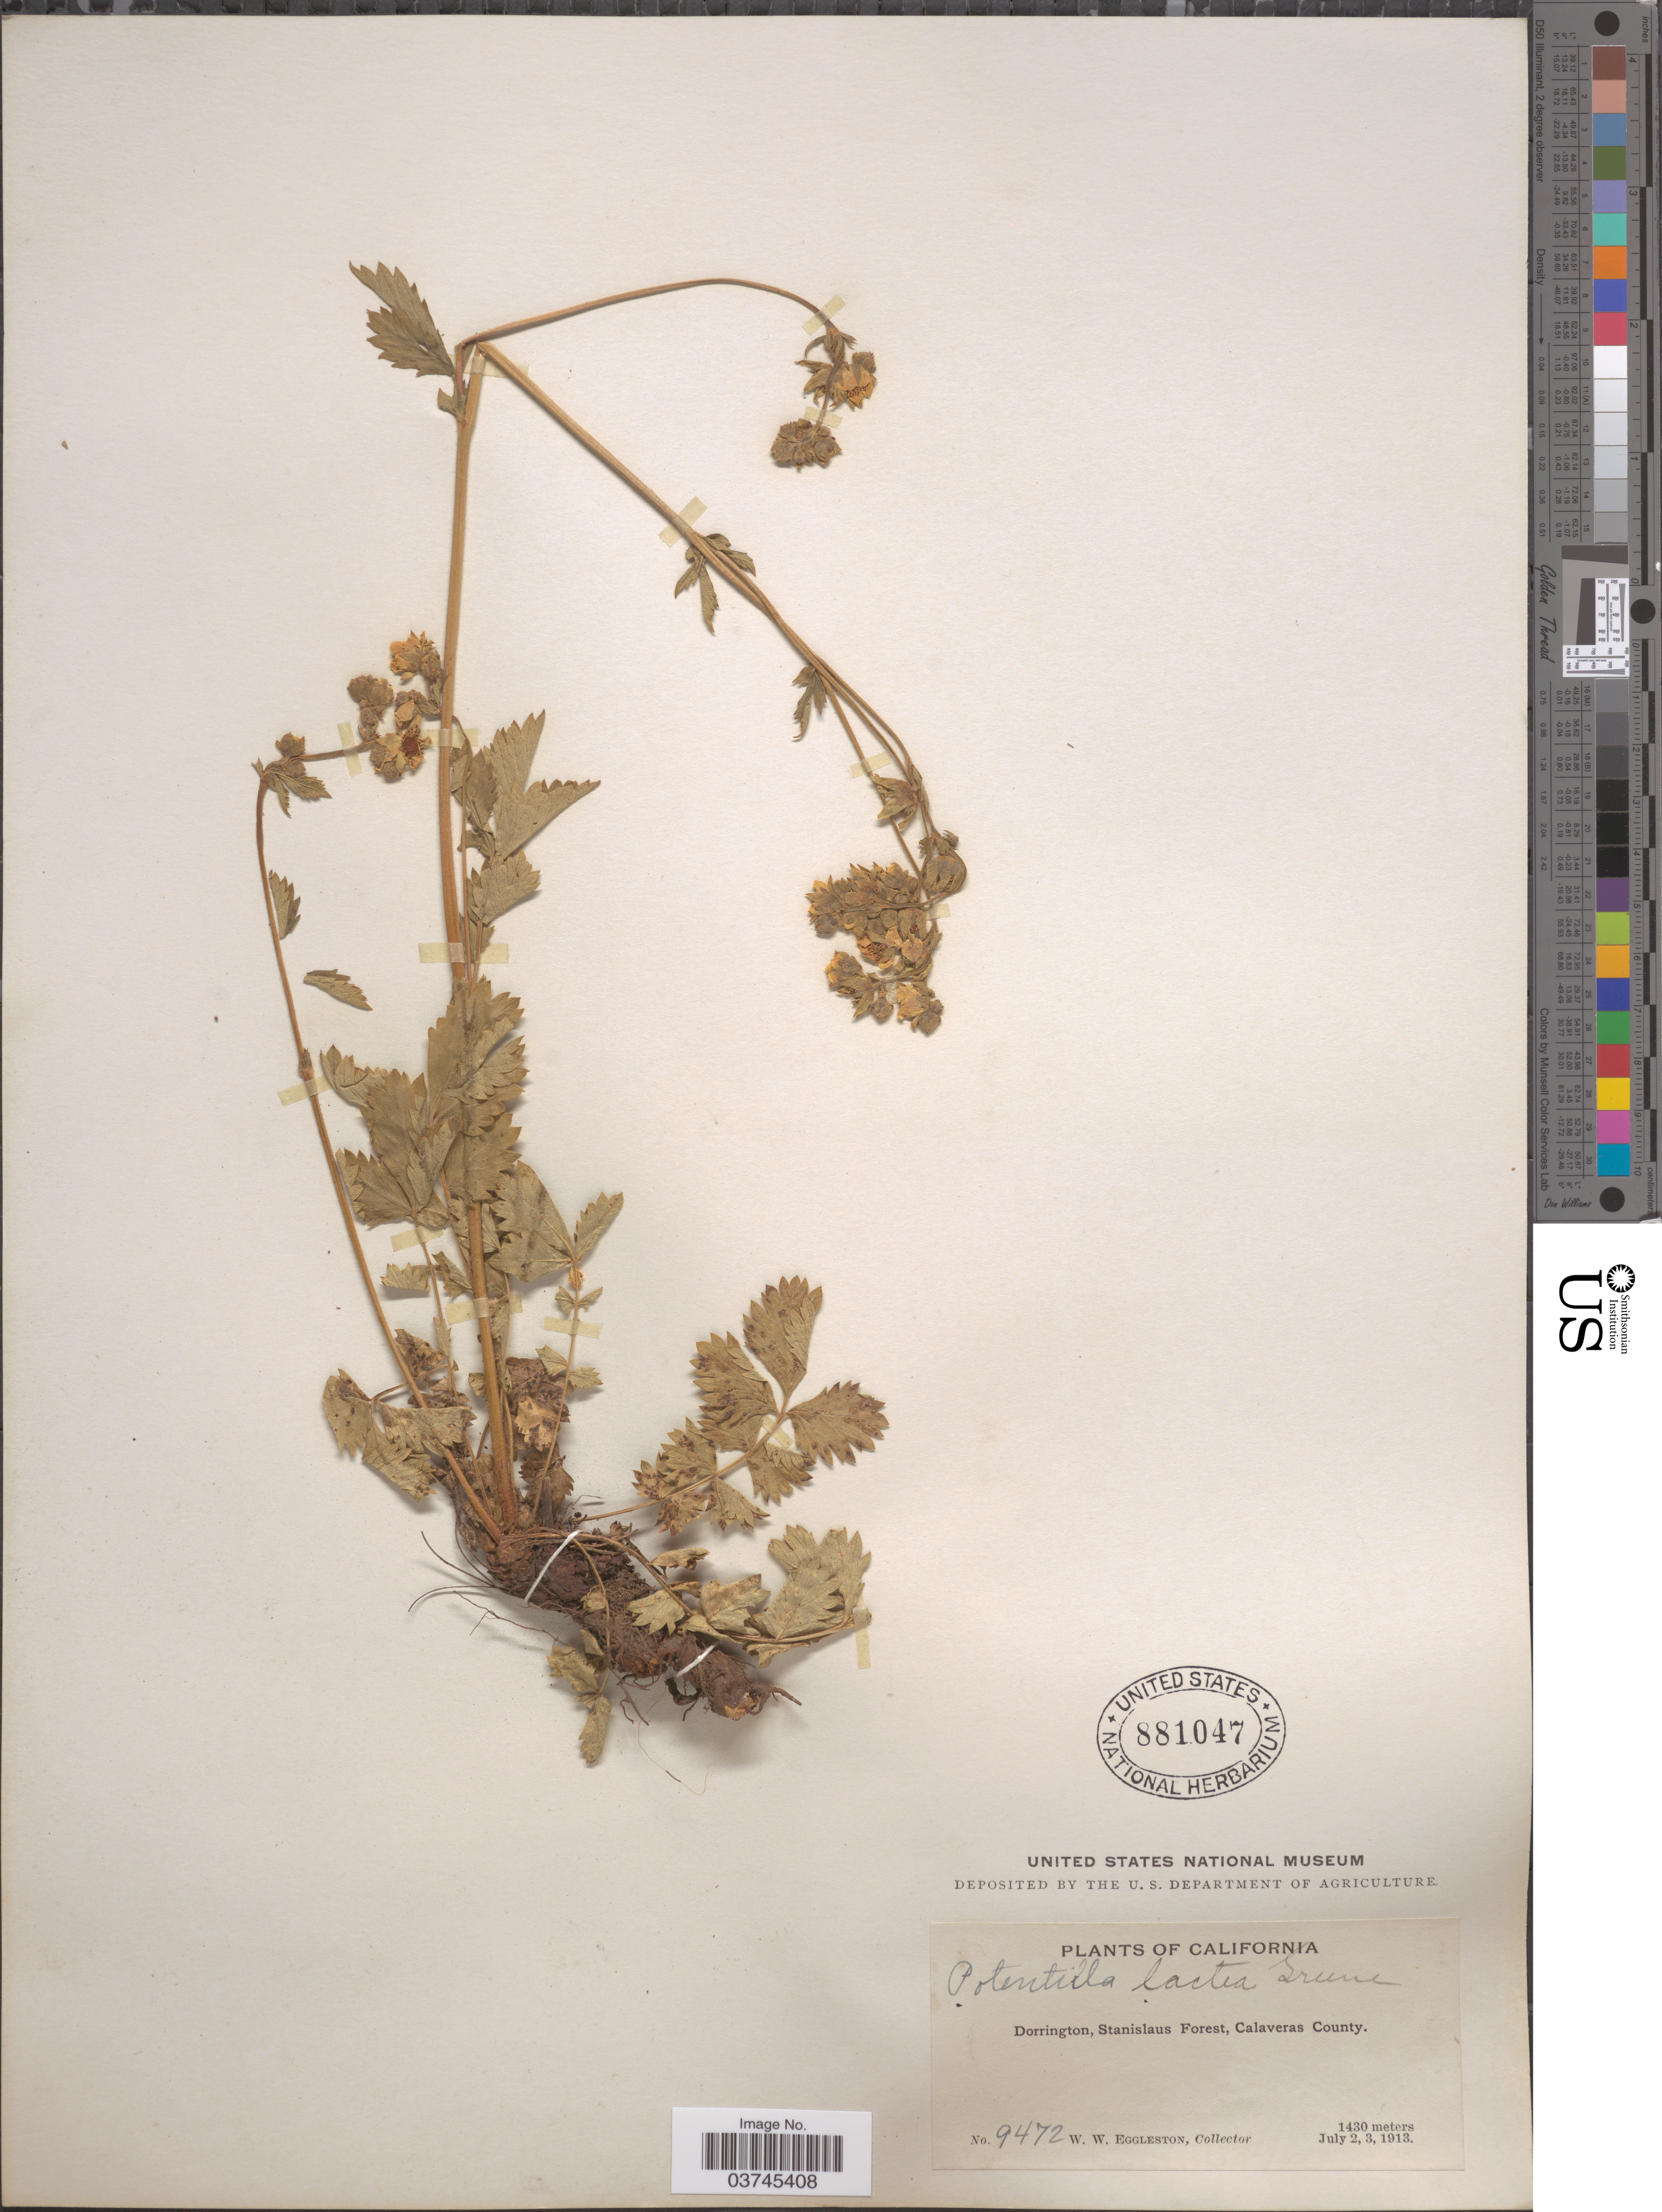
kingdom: Plantae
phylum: Tracheophyta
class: Magnoliopsida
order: Rosales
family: Rosaceae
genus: Drymocallis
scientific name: Drymocallis lactea var. lactea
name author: (Greene) Rydb.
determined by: Strong, Mark T., (BOT), Smithsonian Institution - National Museum of Natural History (UNITED STATES)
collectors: W. W. Eggleston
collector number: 9472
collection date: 1913-07-02/1913-07-03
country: United States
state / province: California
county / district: Calaveras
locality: Dorrington, Stanislaus Forest, Calaveras County.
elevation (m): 1430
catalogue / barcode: US 881047